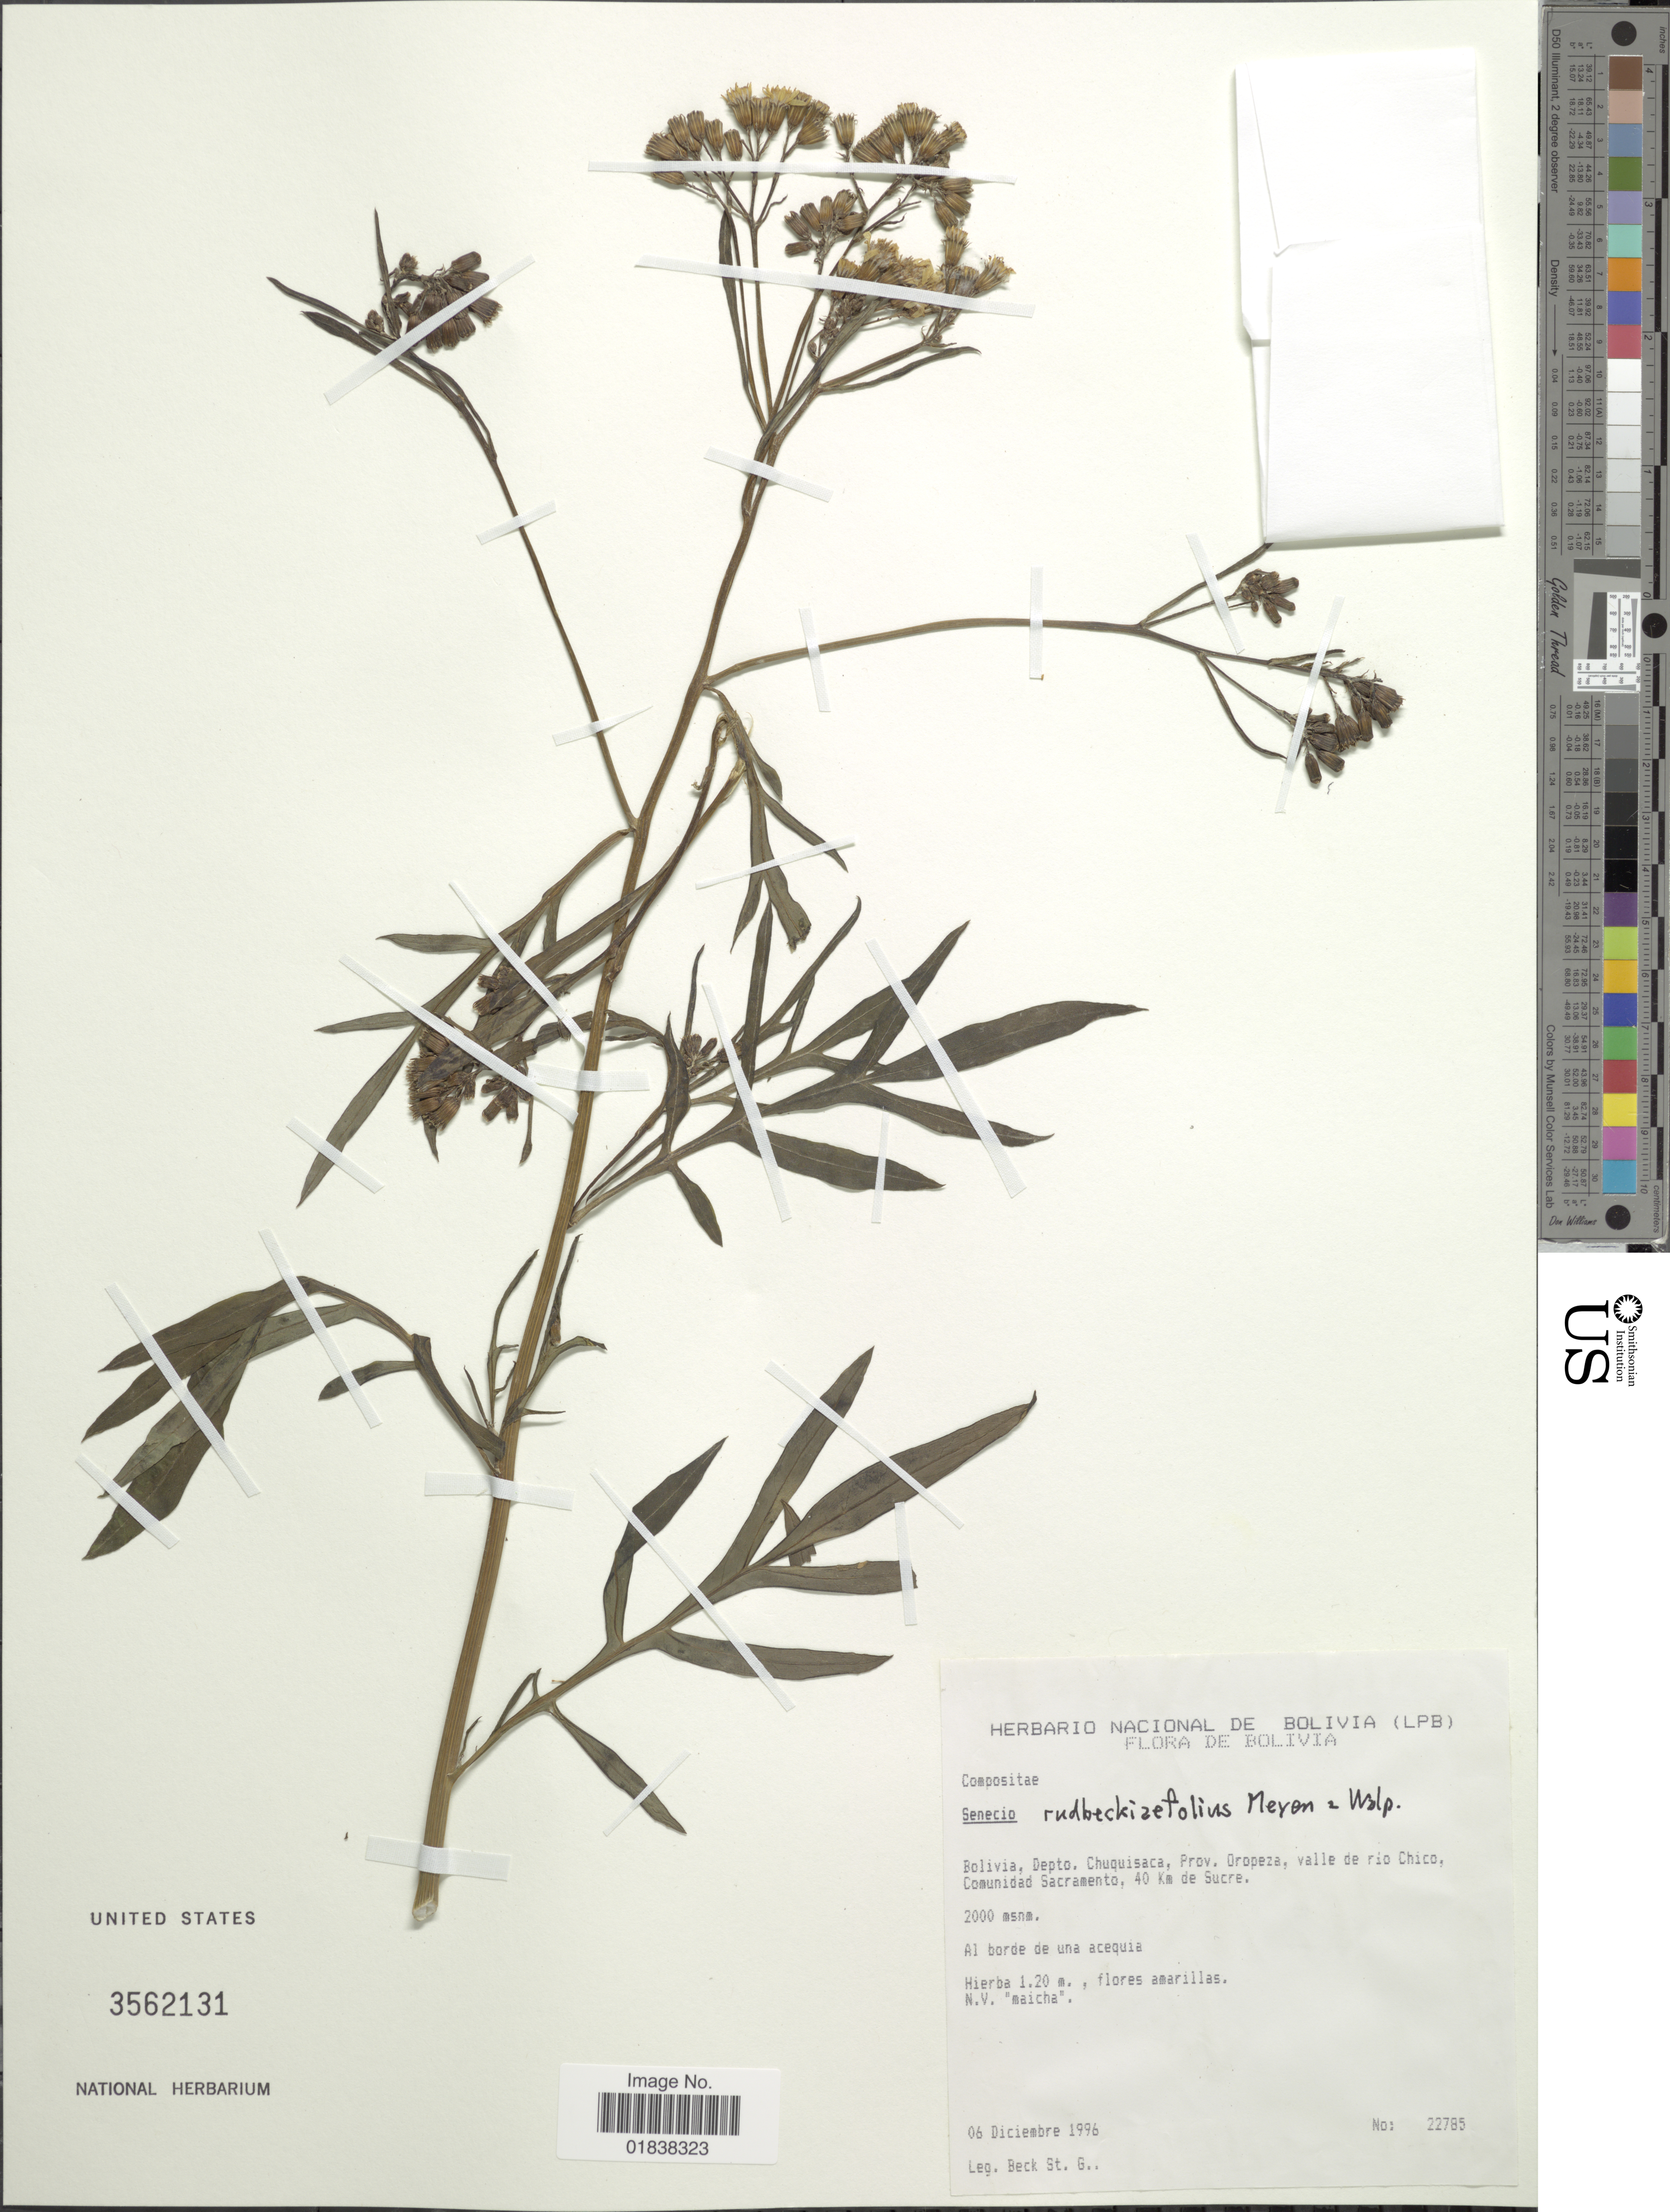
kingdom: Plantae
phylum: Tracheophyta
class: Magnoliopsida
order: Asterales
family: Asteraceae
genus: Senecio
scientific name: Senecio rudbeckiifolius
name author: Meyen & Walp.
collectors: S. G. Beck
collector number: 22785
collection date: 1996-12-06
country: Bolivia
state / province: Chuquisaca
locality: Prov. Oropeza, valle de rio Chico, Comunidad Sacramento, 40 km de Sucre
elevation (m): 2000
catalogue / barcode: US 3562131